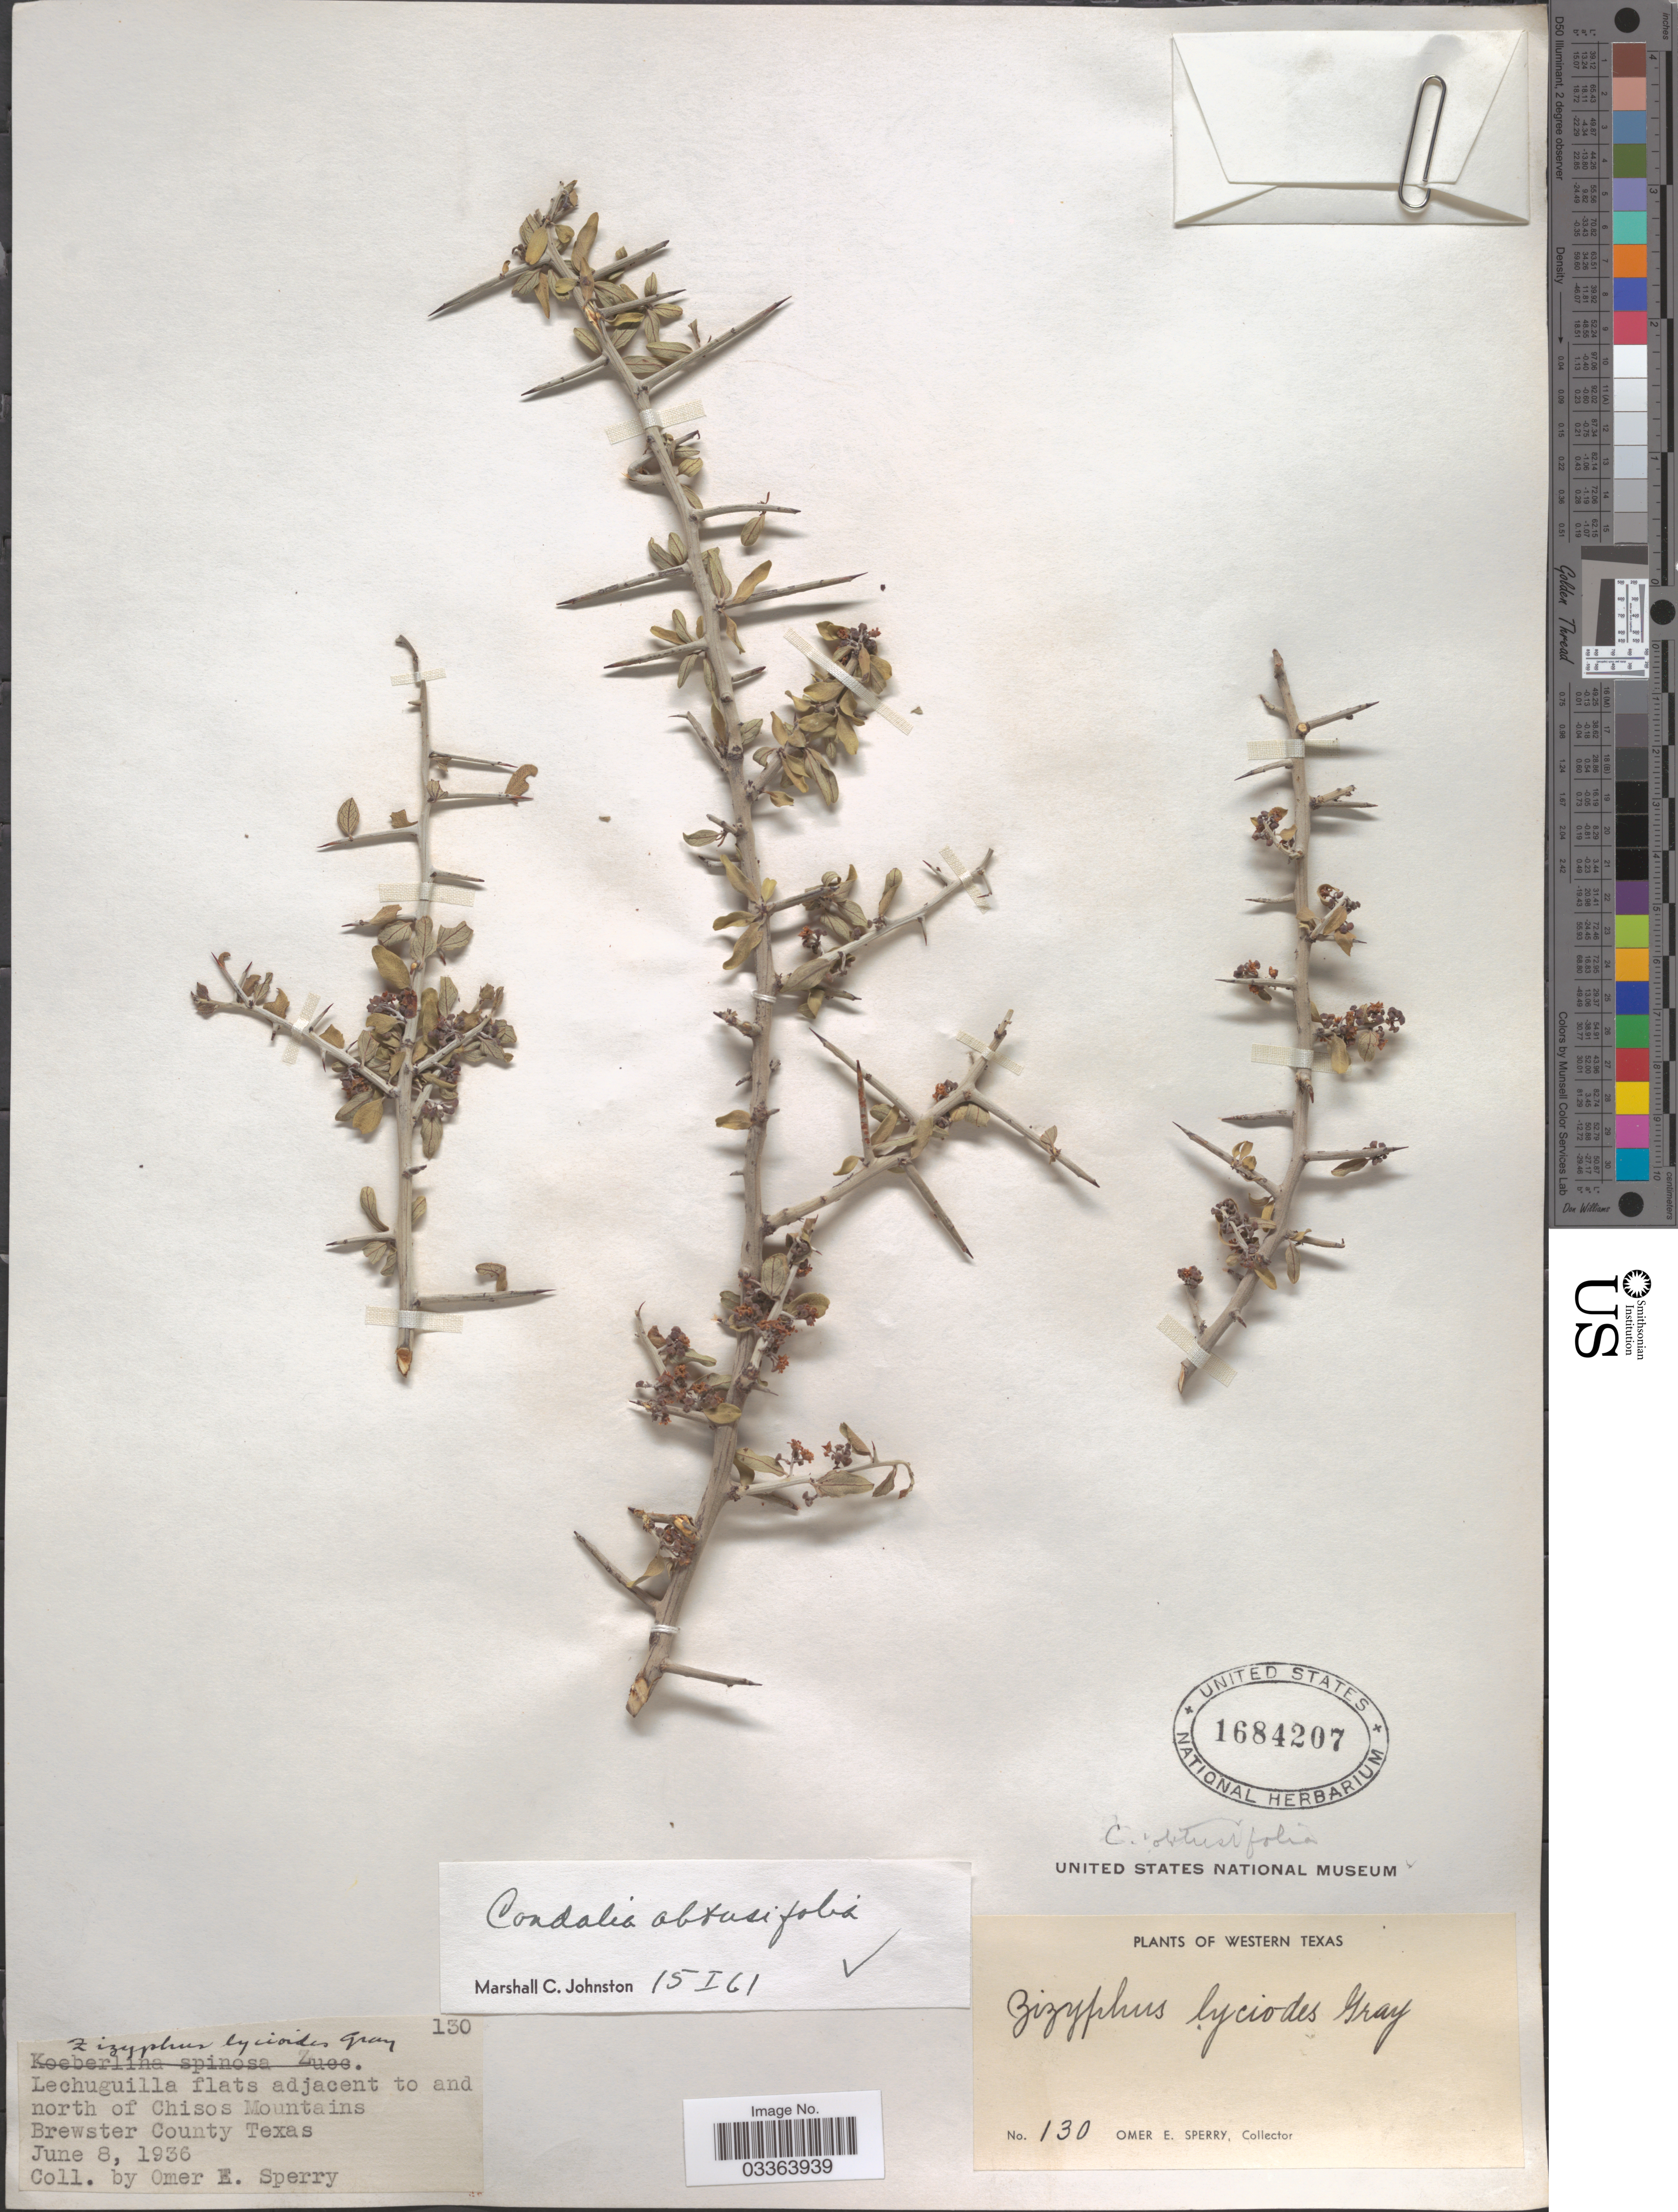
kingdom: Plantae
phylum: Tracheophyta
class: Magnoliopsida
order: Rosales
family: Rhamnaceae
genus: Sarcomphalus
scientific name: Sarcomphalus obtusifolius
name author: (Hook. ex Torr. & A. Gray) Hauenschild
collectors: O. E. Sperry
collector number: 130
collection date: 1936-06-08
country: United States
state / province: Texas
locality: Western Texas. Lechuguilla flats adjacent to and north of Chisos Mountains. Brewster County.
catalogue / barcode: US 1684207